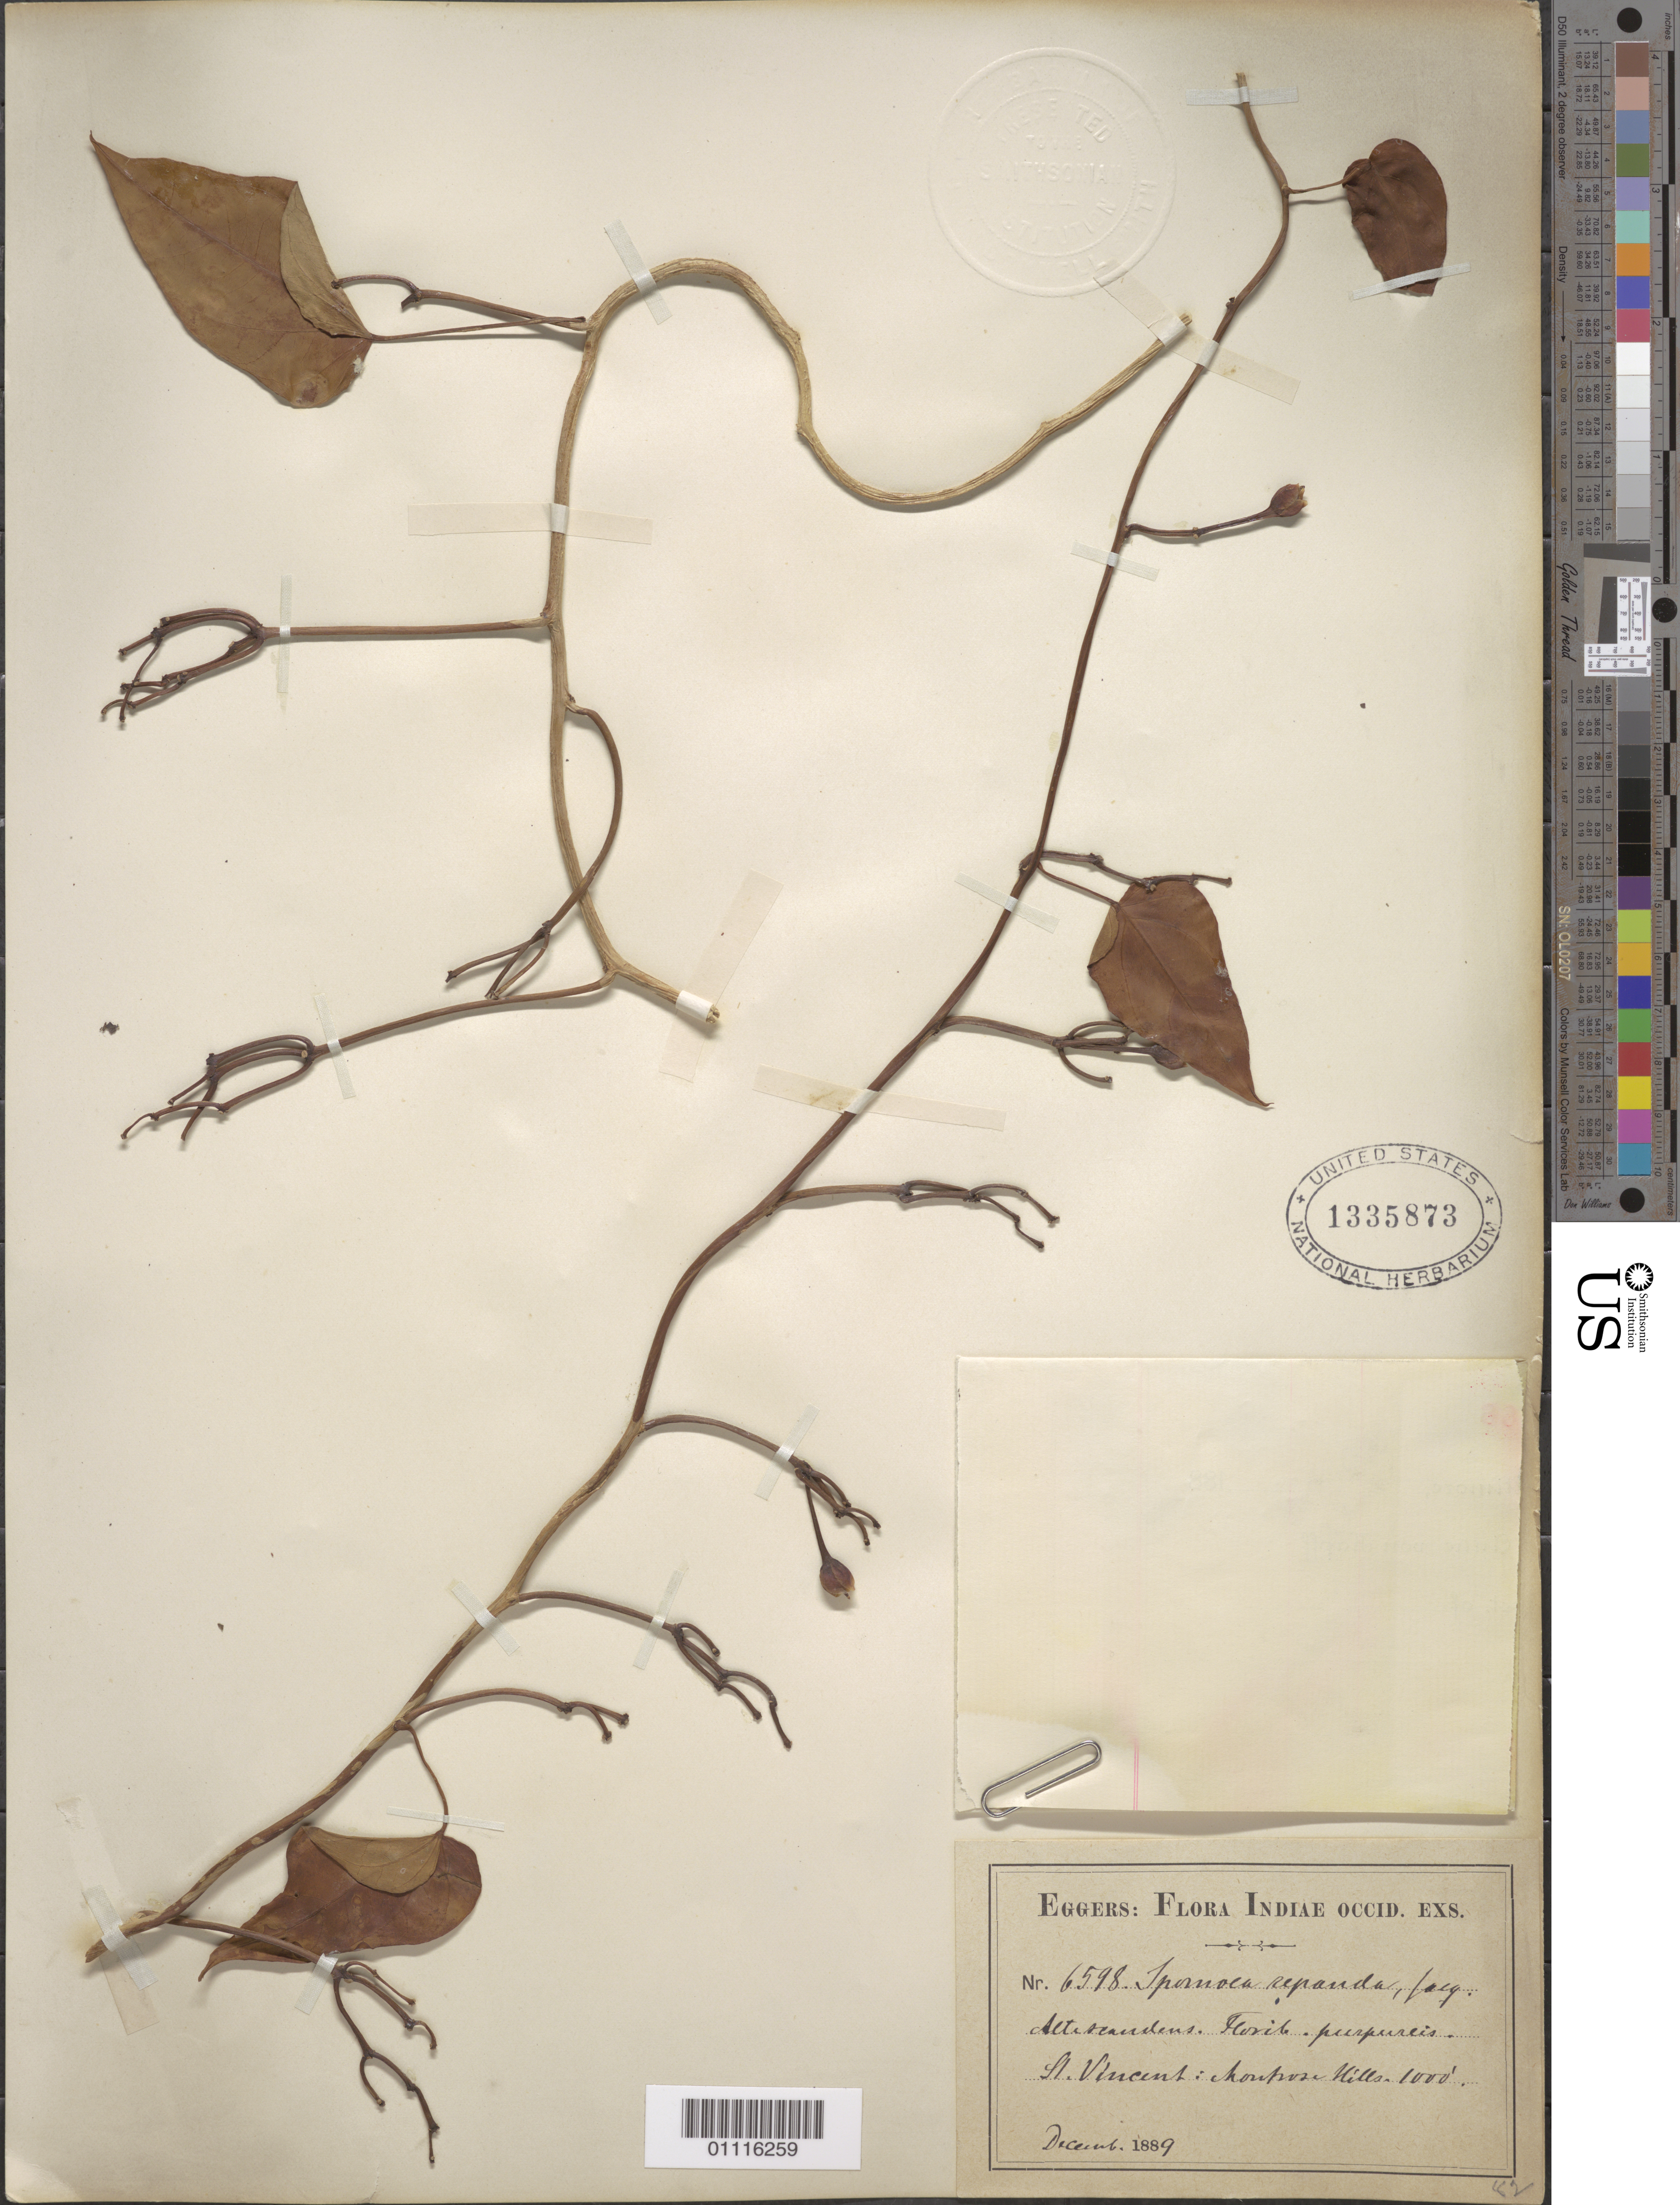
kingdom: Plantae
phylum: Tracheophyta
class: Magnoliopsida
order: Solanales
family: Convolvulaceae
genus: Ipomoea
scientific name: Ipomoea repanda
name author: Jacq.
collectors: H. F. A. von Eggers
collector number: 6598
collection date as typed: Dec 1889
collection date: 1889-12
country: St. Vincent - Grenadines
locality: Montrose Hills.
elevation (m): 305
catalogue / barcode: US 1335873